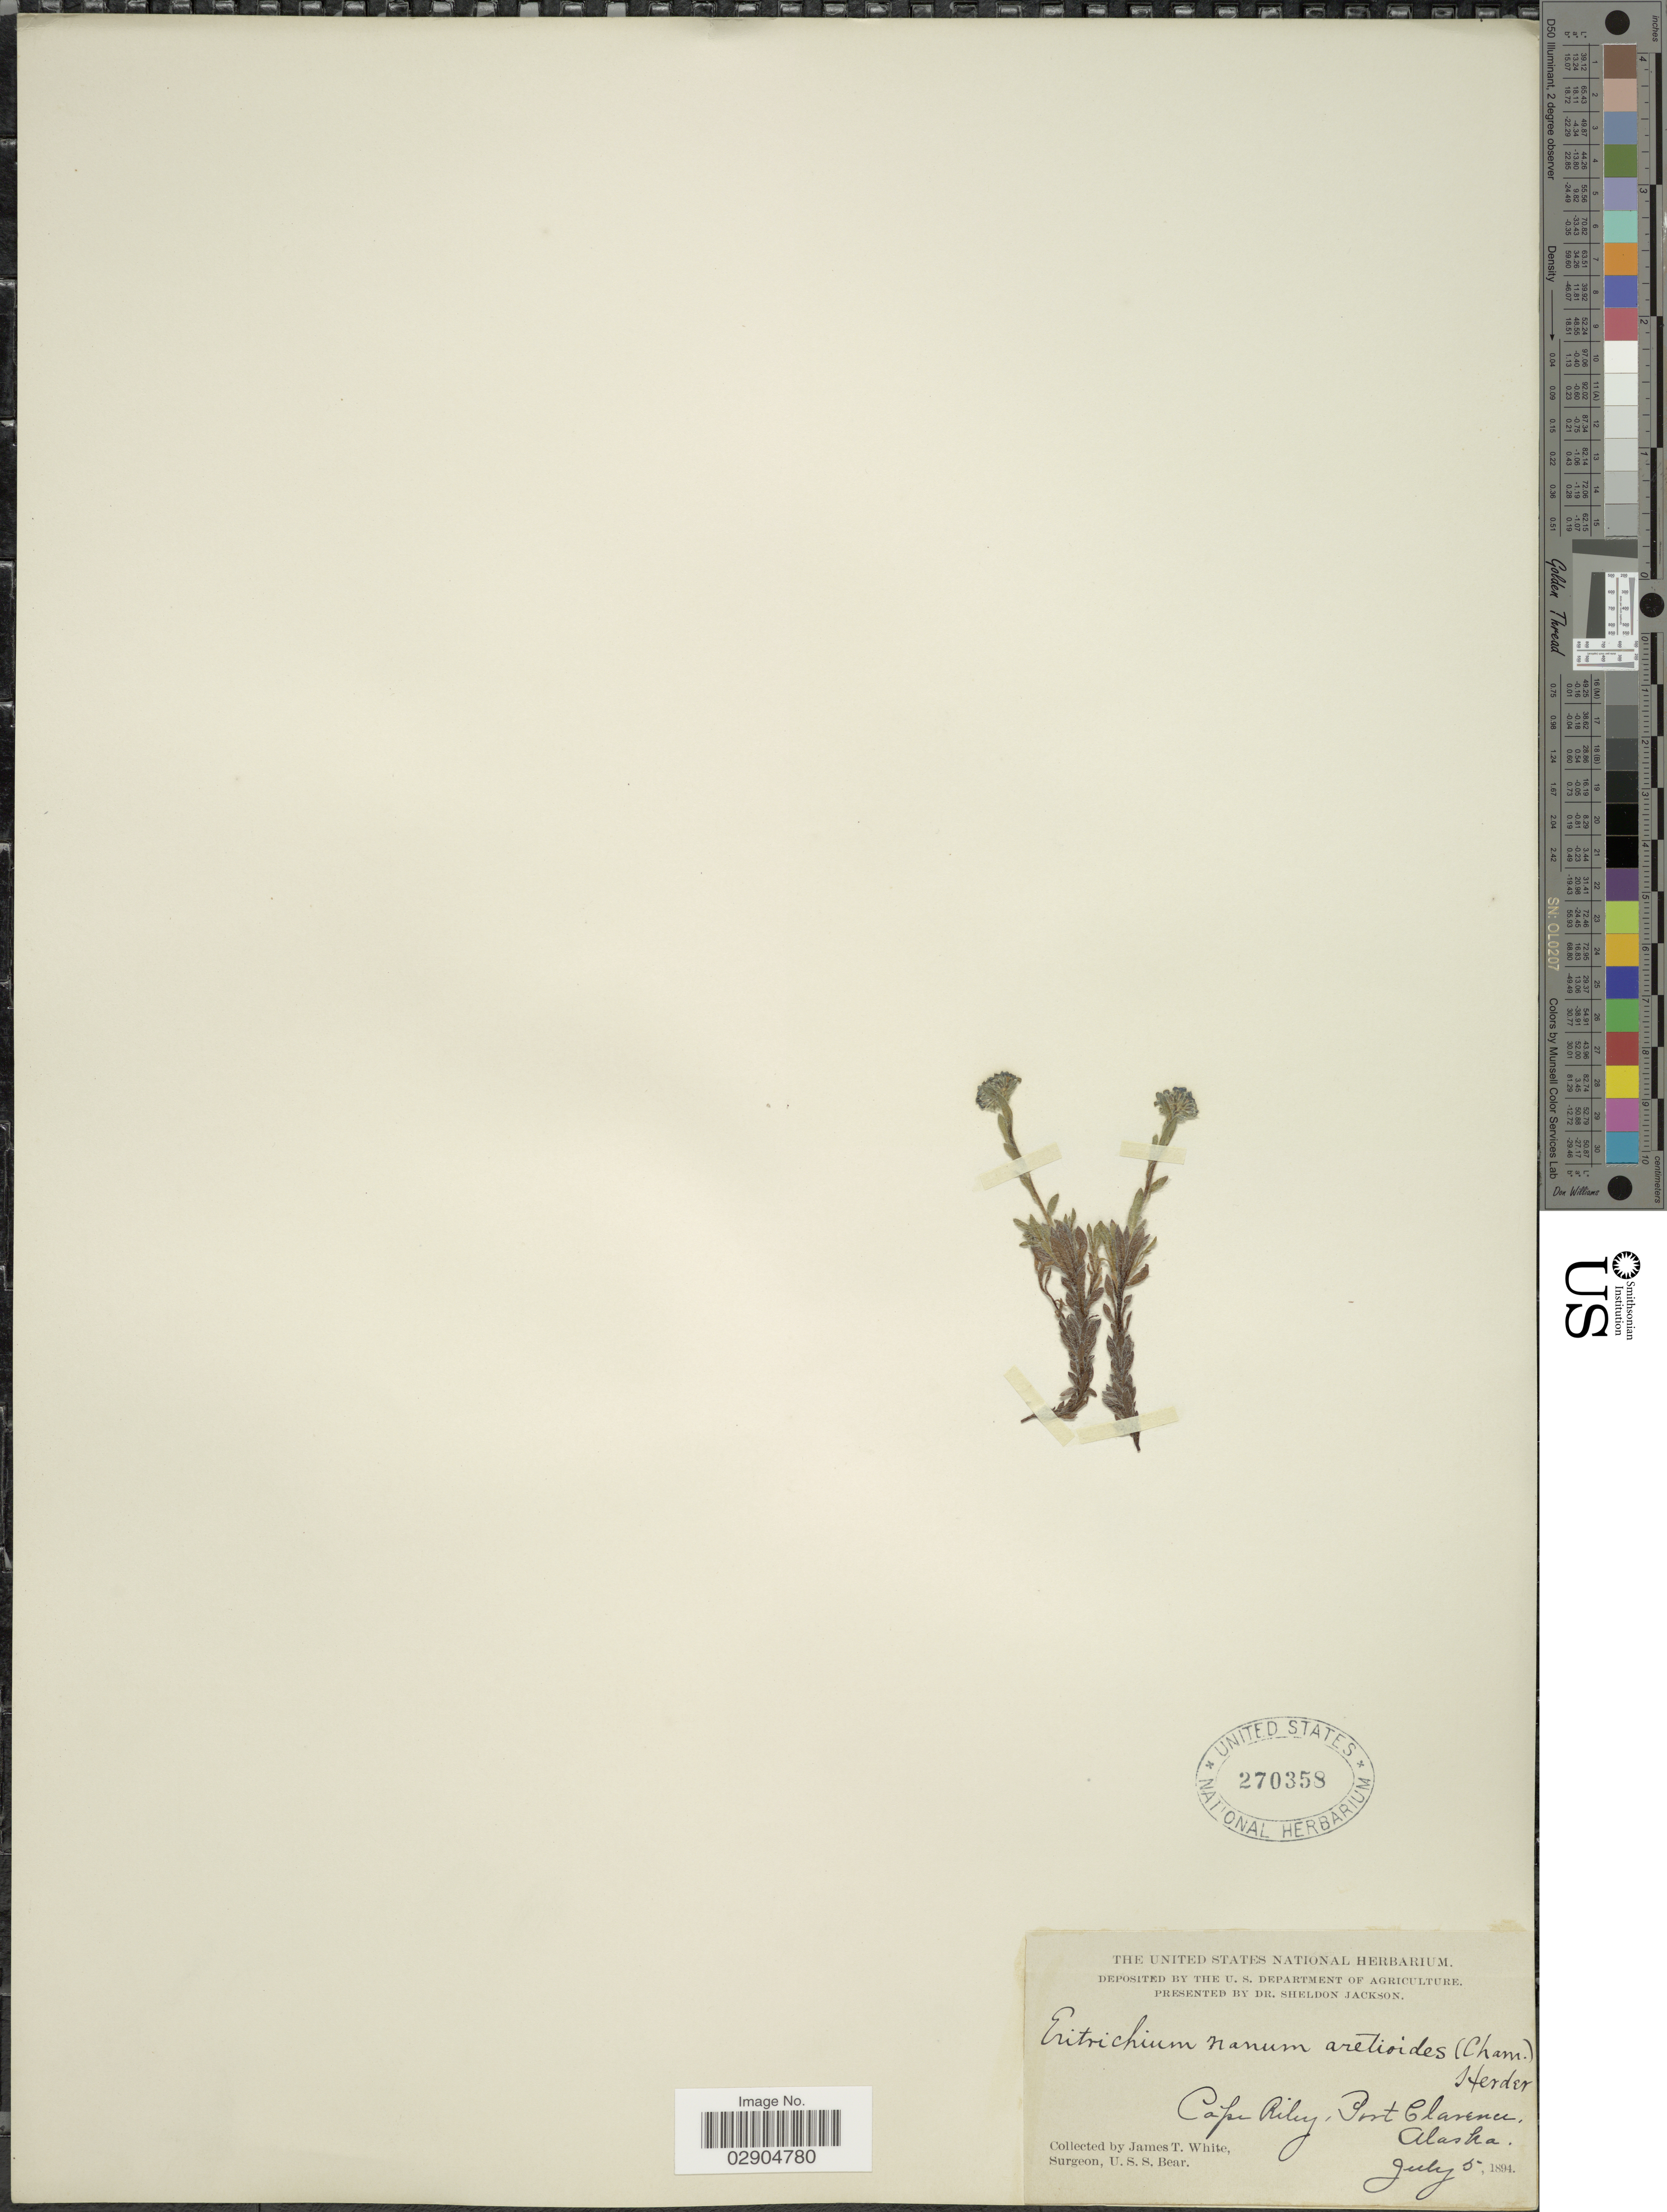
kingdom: Plantae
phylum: Tracheophyta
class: Magnoliopsida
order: Boraginales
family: Boraginaceae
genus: Eritrichium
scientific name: Eritrichium aretioides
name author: (Cham.) DC.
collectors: J. T. White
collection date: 1894-07-05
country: United States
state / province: Alaska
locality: Cape Riley, Port Clarence, Alaska.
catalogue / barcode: US 270358